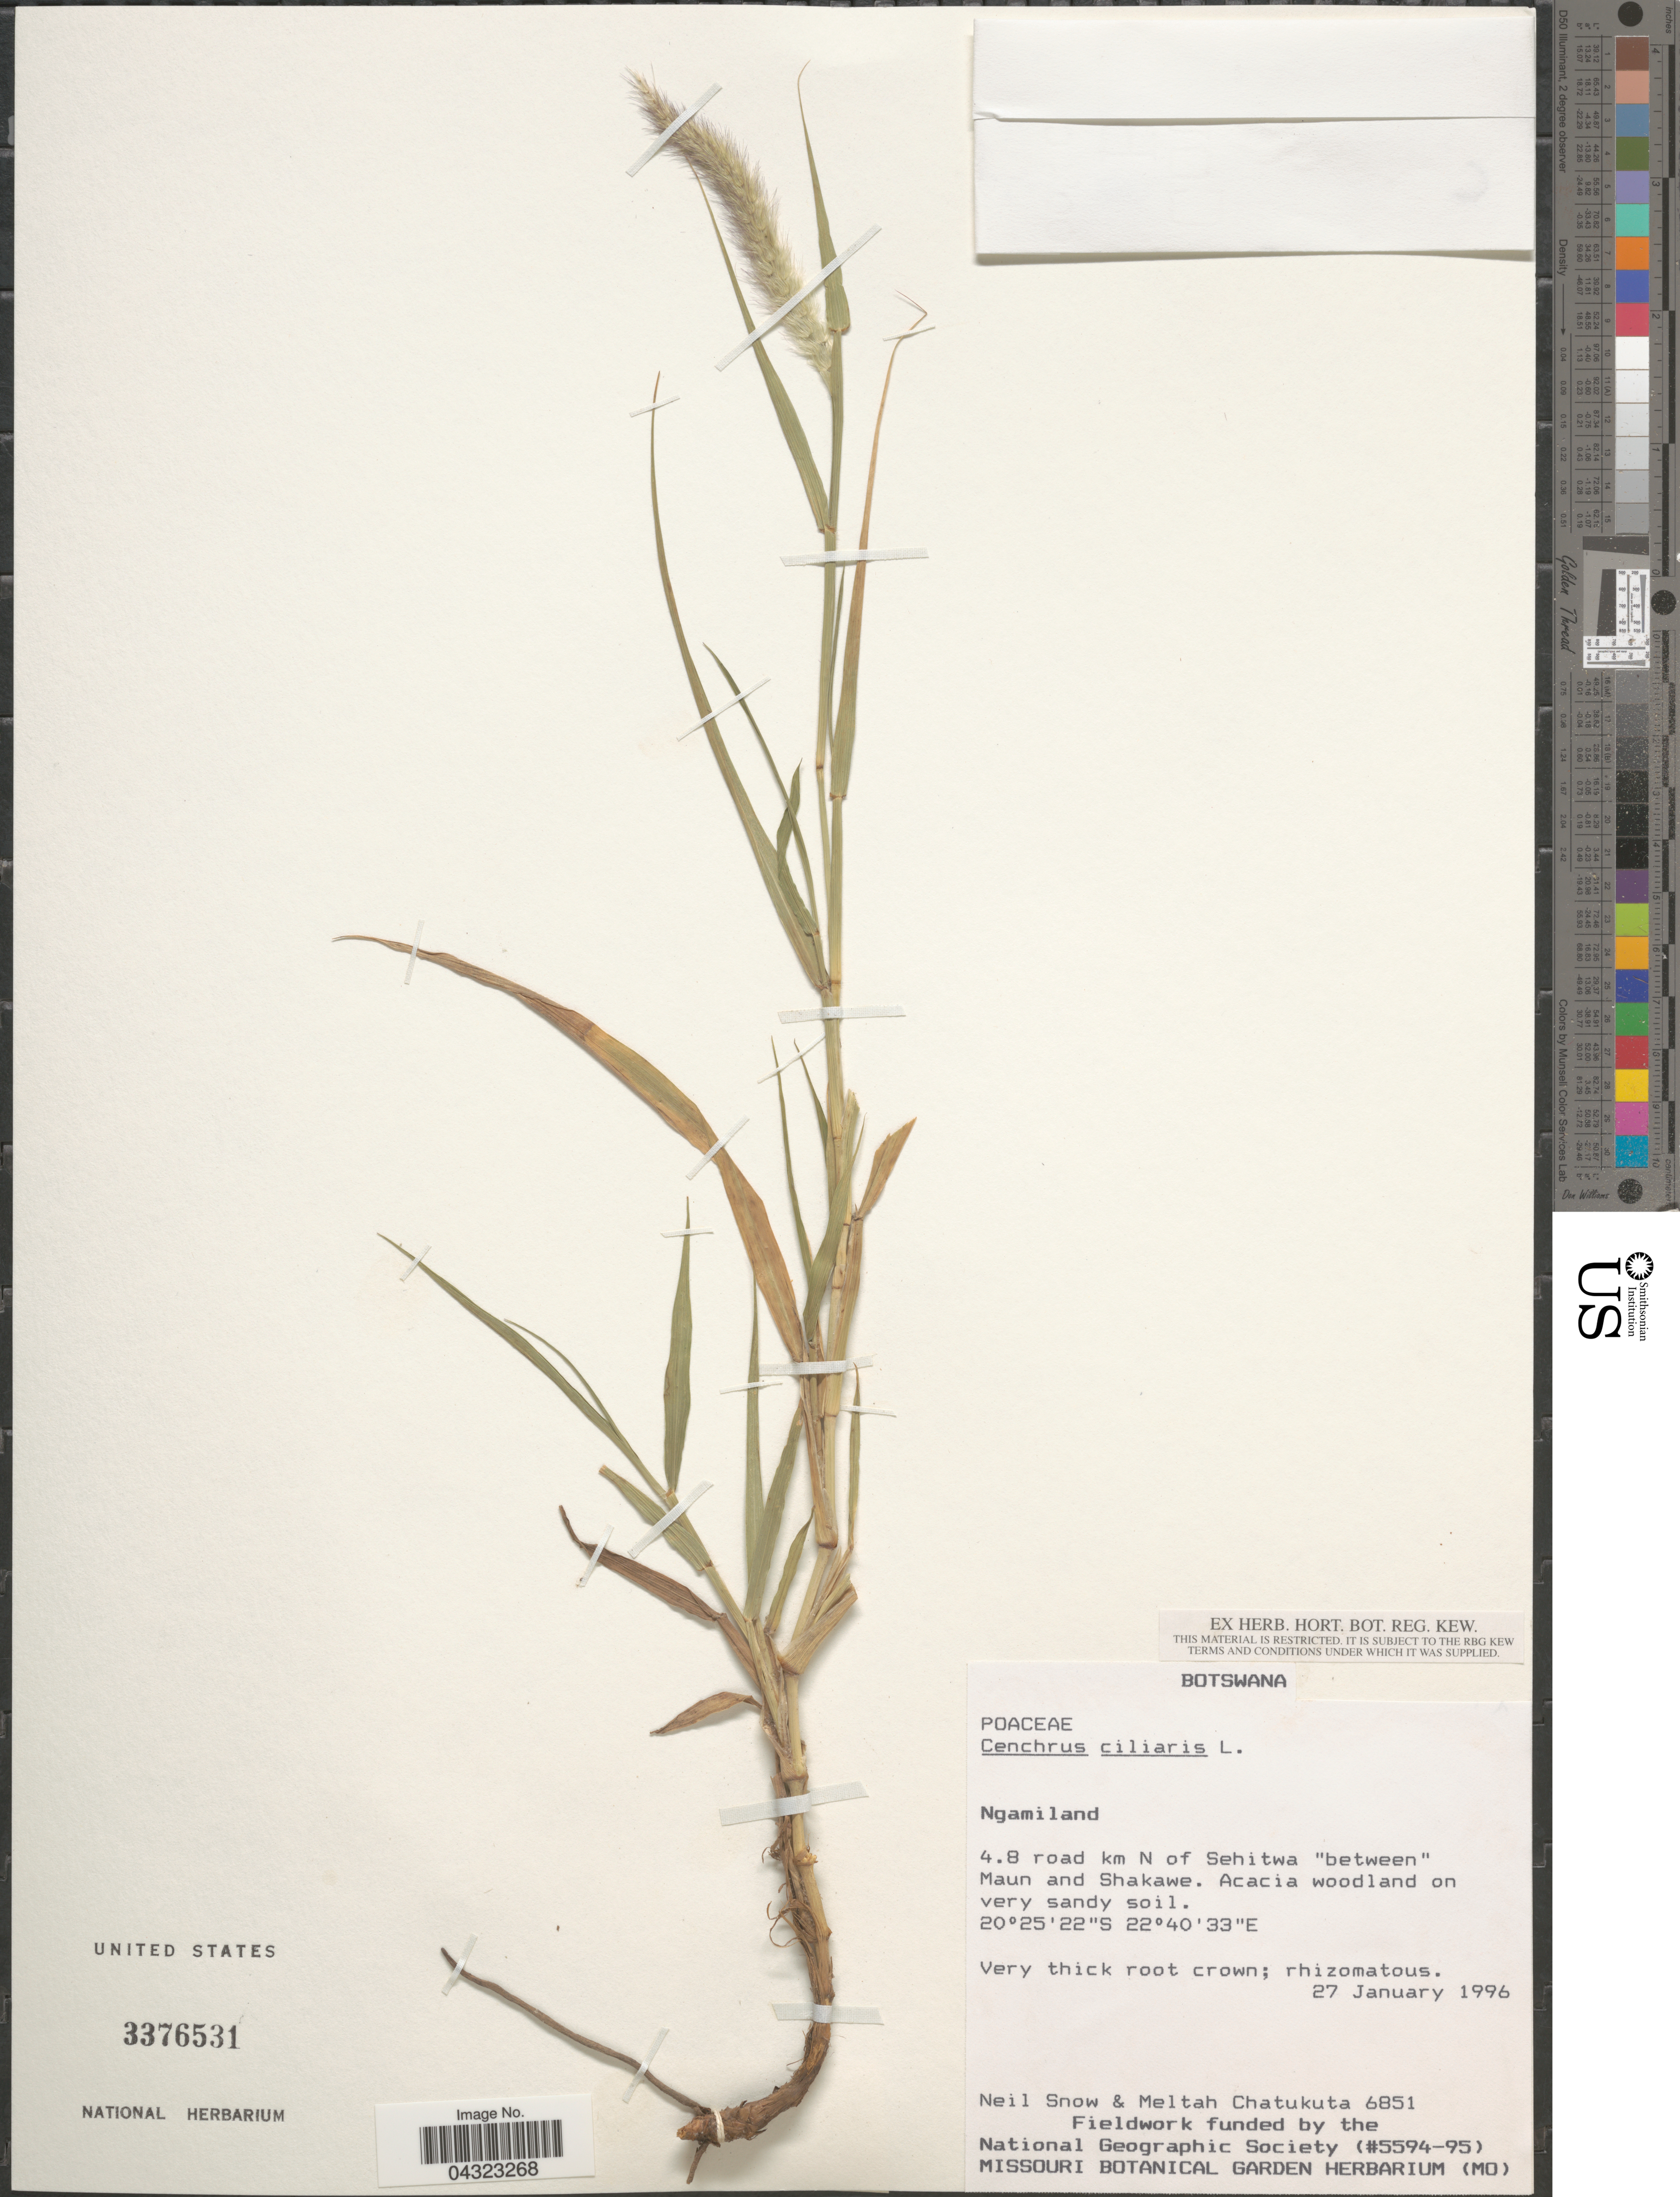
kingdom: Plantae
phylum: Tracheophyta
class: Liliopsida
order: Poales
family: Poaceae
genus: Cenchrus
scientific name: Cenchrus ciliaris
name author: L.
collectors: N. Snow & M. Chatukuta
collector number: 6851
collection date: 1996-01-27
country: Botswana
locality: Ngamiland. 4.8 road km N of Sehitwa "between" Maun and Shakawe.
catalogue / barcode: US 3376531